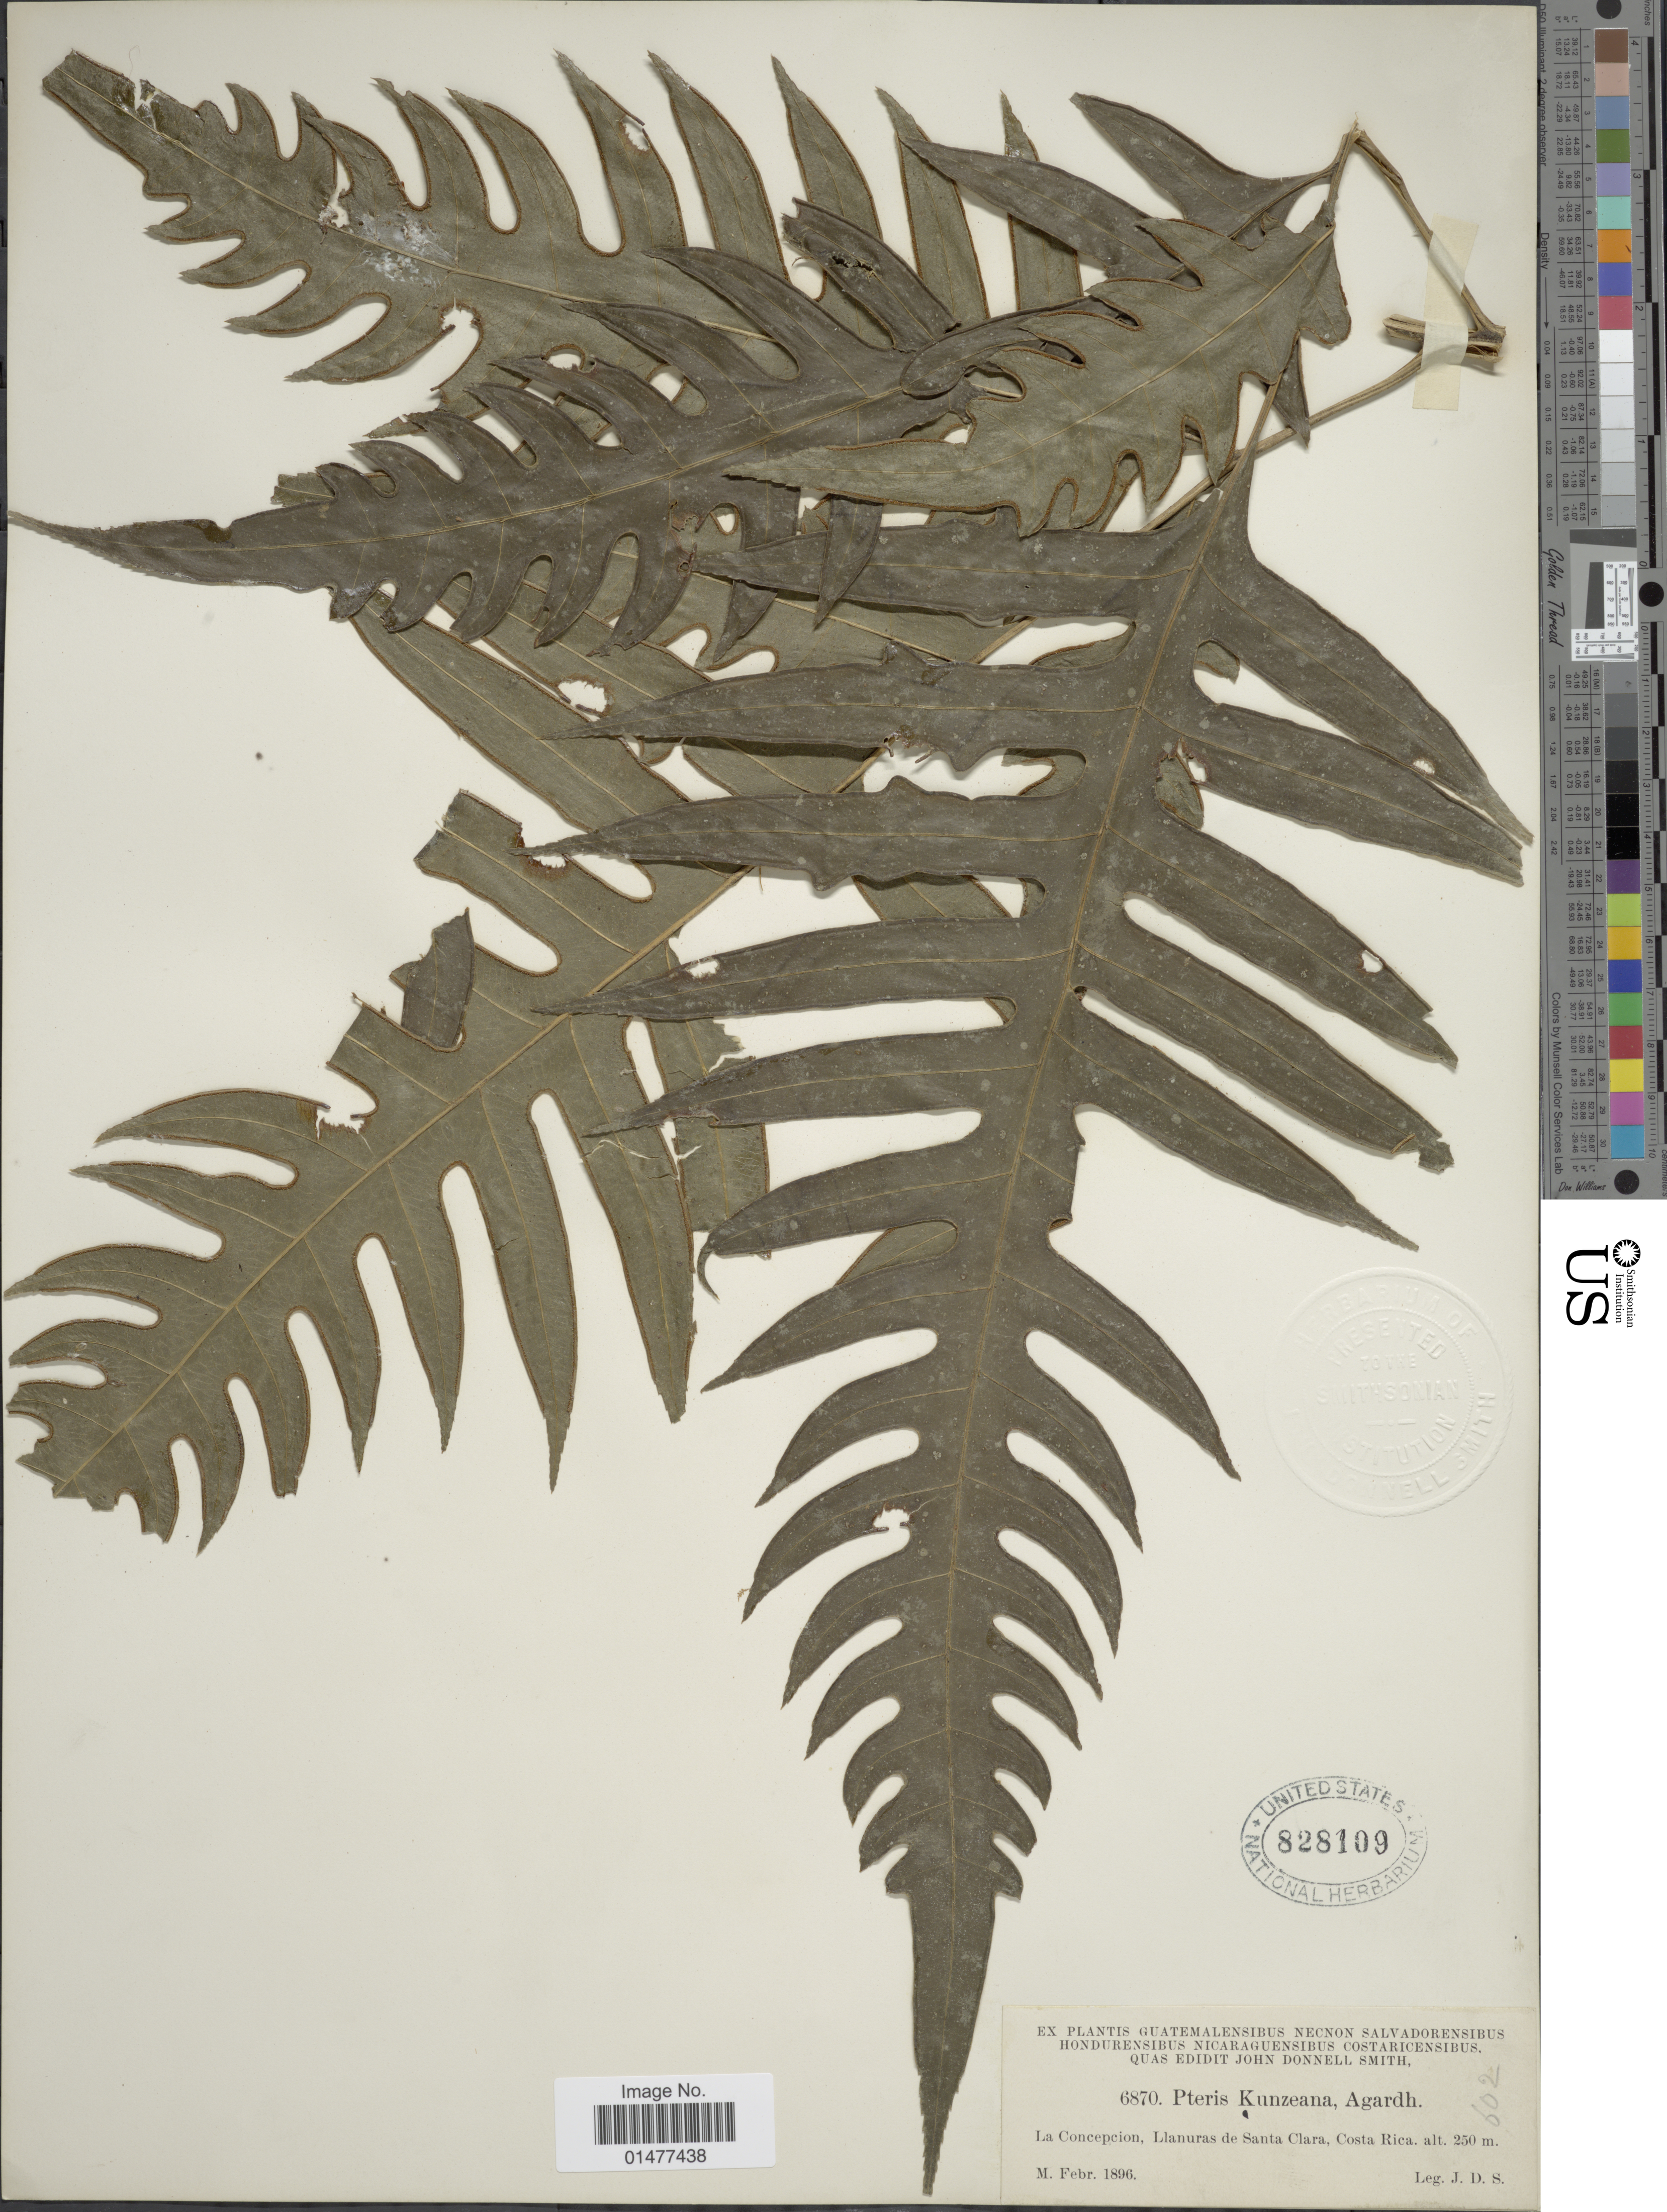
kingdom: Plantae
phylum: Tracheophyta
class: Polypodiopsida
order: Polypodiales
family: Pteridaceae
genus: Pteris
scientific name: Pteris altissima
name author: Poir.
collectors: J. Donnell Smith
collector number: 6870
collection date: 1896-02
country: Costa Rica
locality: La Concepcion, Llanuras de Santa Clara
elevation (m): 250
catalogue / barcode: US 828109